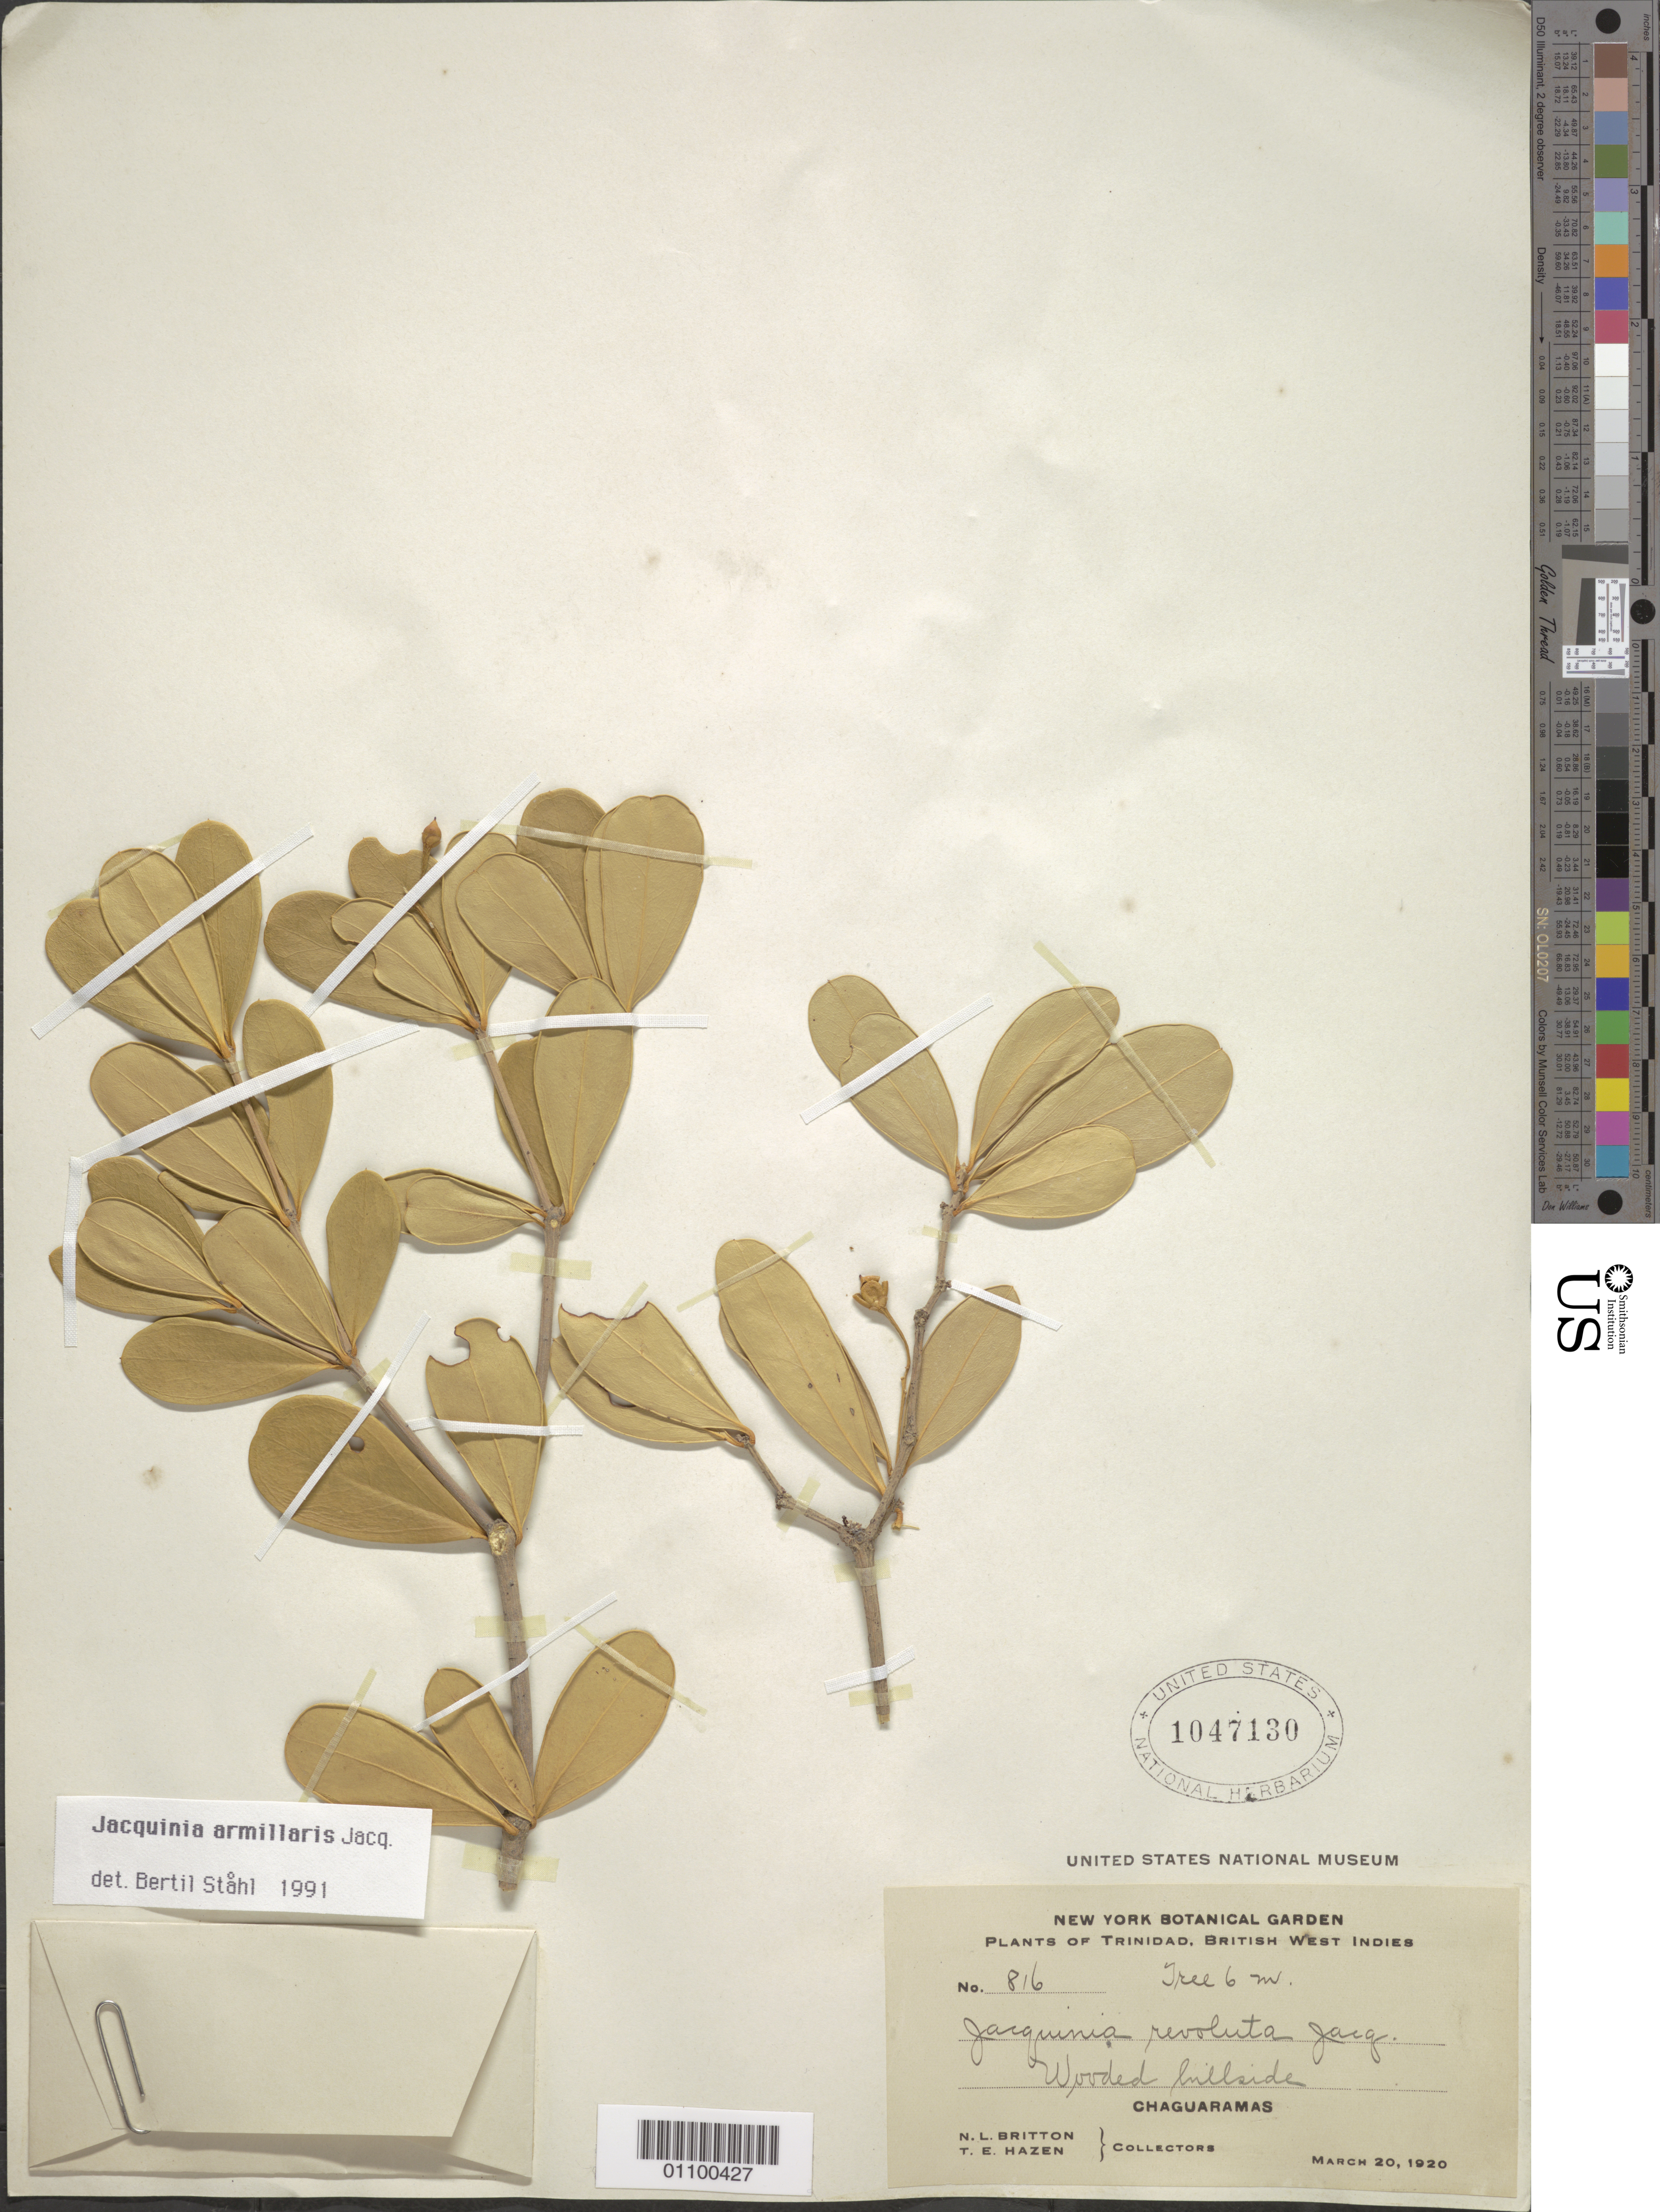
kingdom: Plantae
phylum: Tracheophyta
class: Magnoliopsida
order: Ericales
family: Primulaceae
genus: Jacquinia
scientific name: Jacquinia armillaris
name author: Jacq.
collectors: N. Britton & T. E. Hazen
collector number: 816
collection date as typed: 20 Mar 1920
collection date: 1920-03-20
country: Trinidad and Tobago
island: Trinidad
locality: Chaguaramas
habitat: wooded hillside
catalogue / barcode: US 1047130